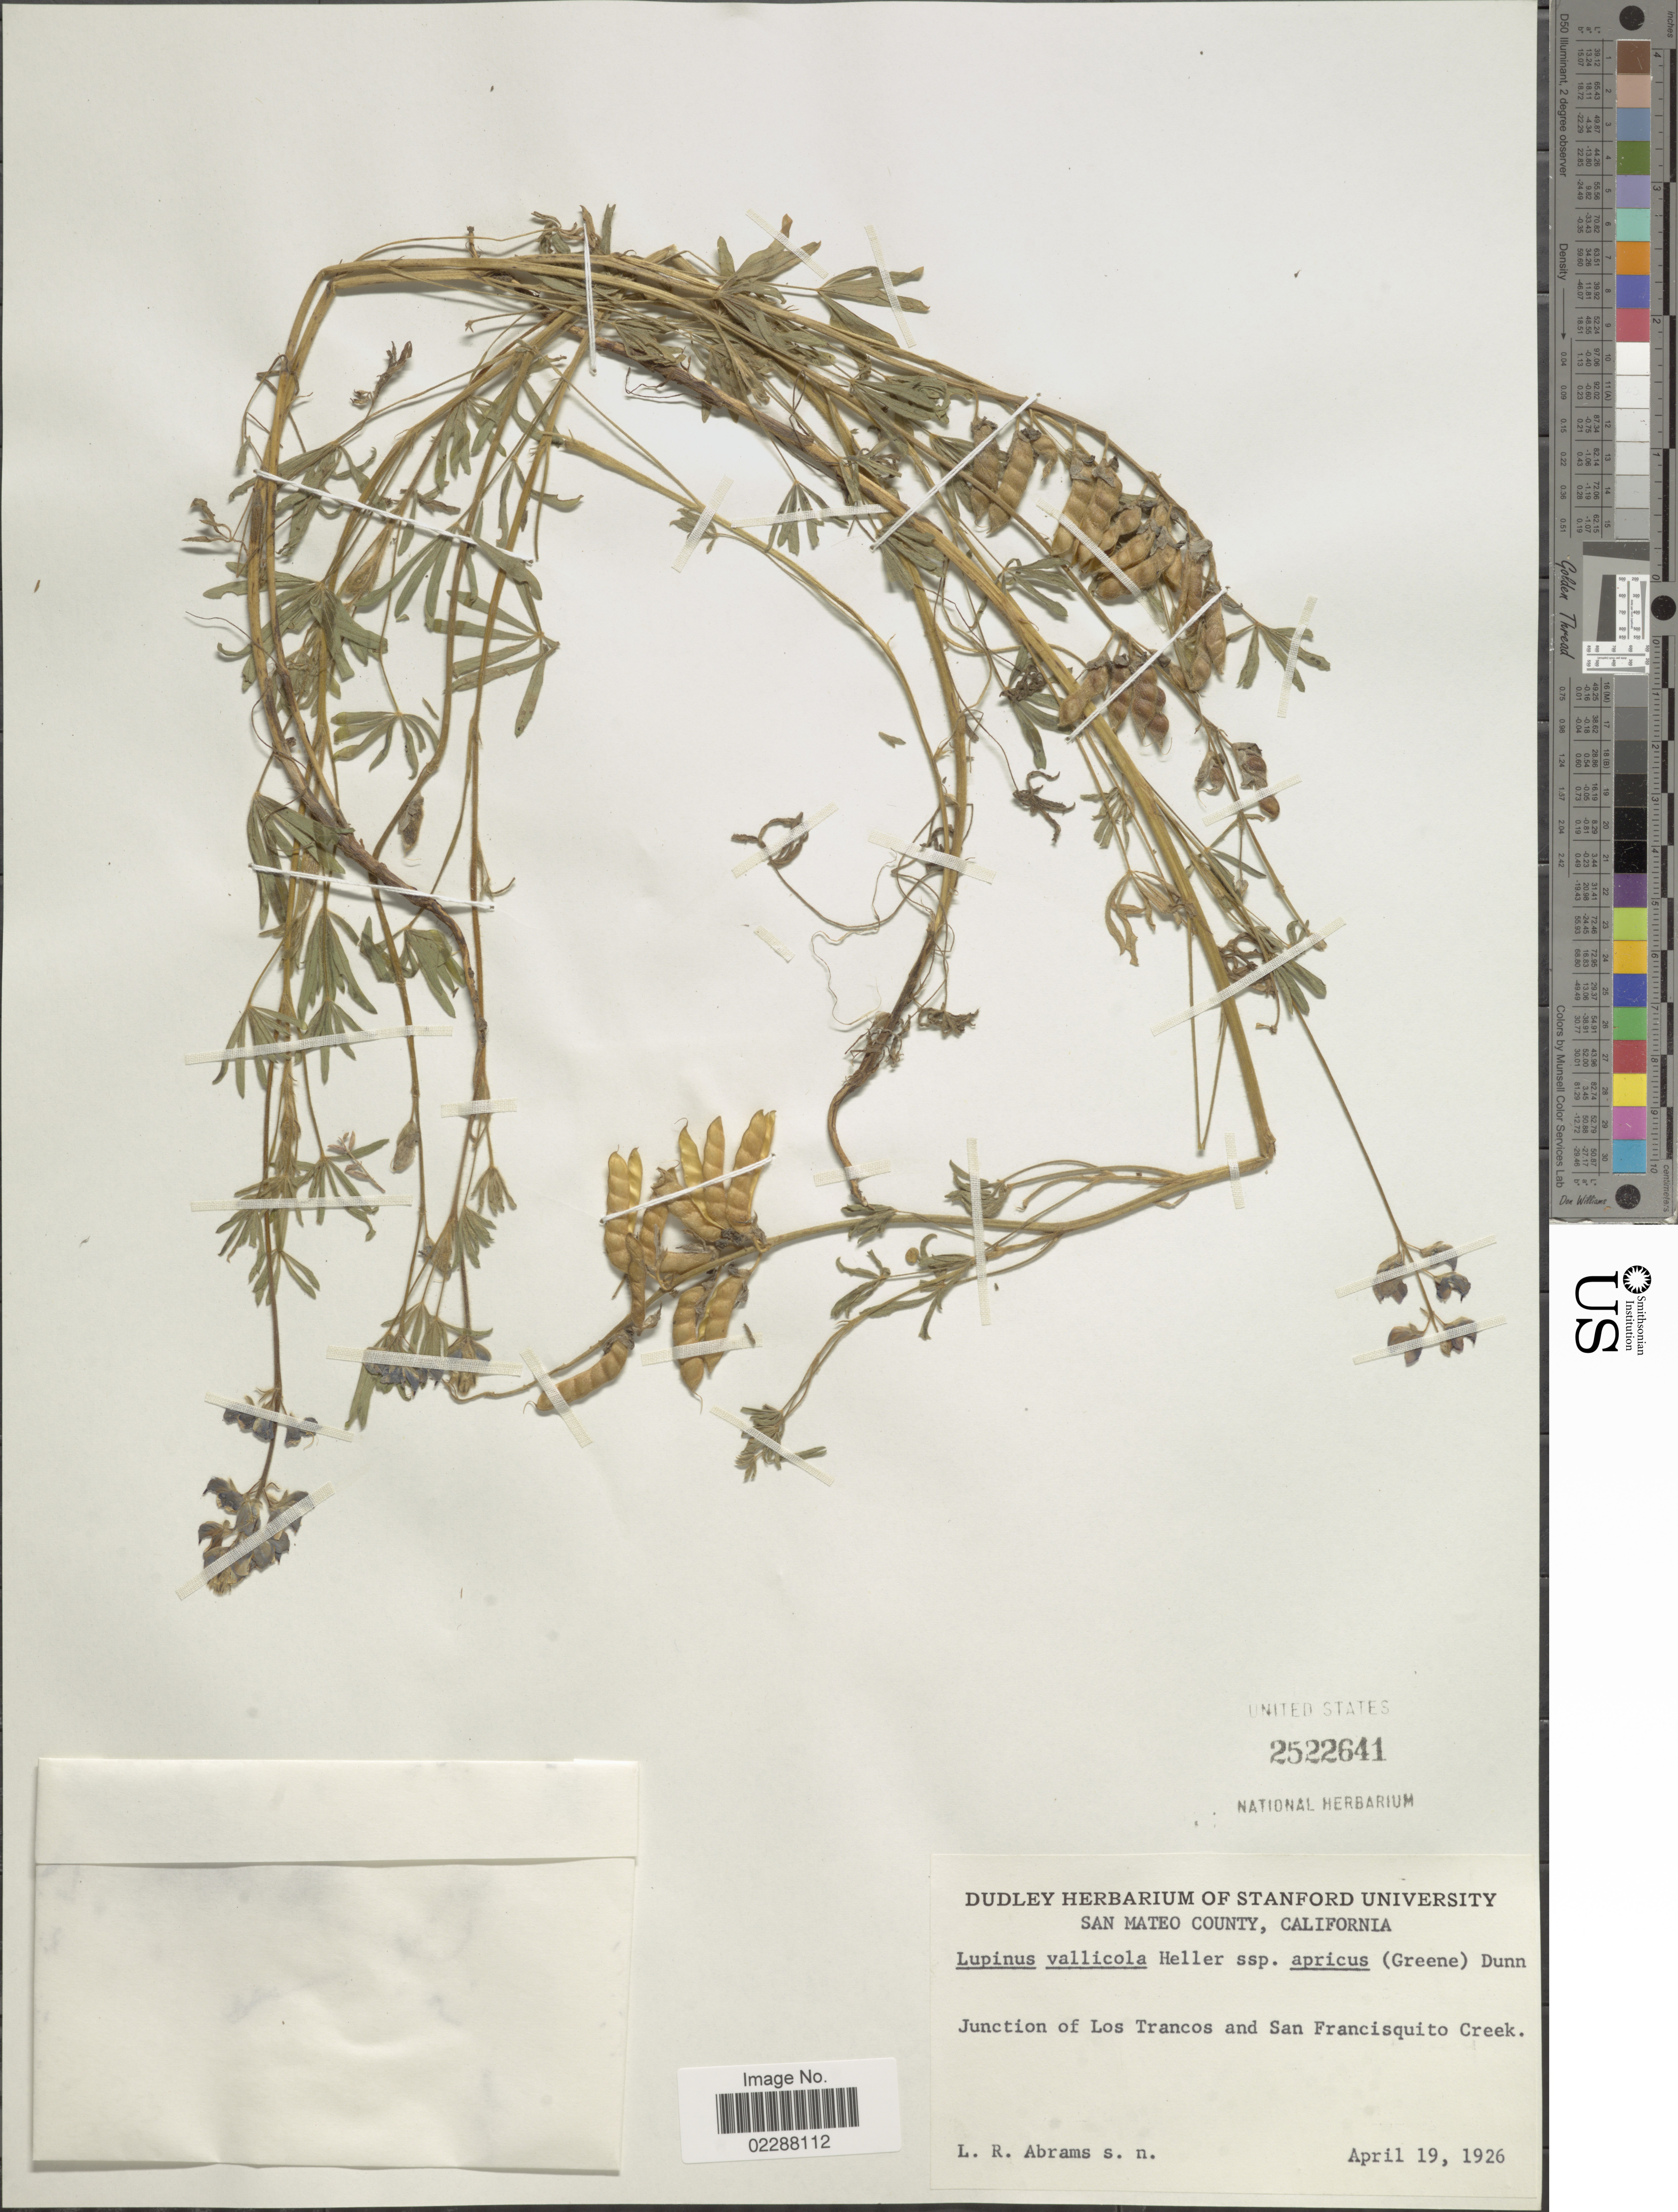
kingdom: Plantae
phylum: Tracheophyta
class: Magnoliopsida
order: Fabales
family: Fabaceae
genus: Lupinus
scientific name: Lupinus vallicola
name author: A. Heller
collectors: L. Abrams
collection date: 1926-04-19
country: United States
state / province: California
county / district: San Mateo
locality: San Mateo County, California, Junction of Los Trancos and San Francisquito Creek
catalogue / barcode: US 2522641